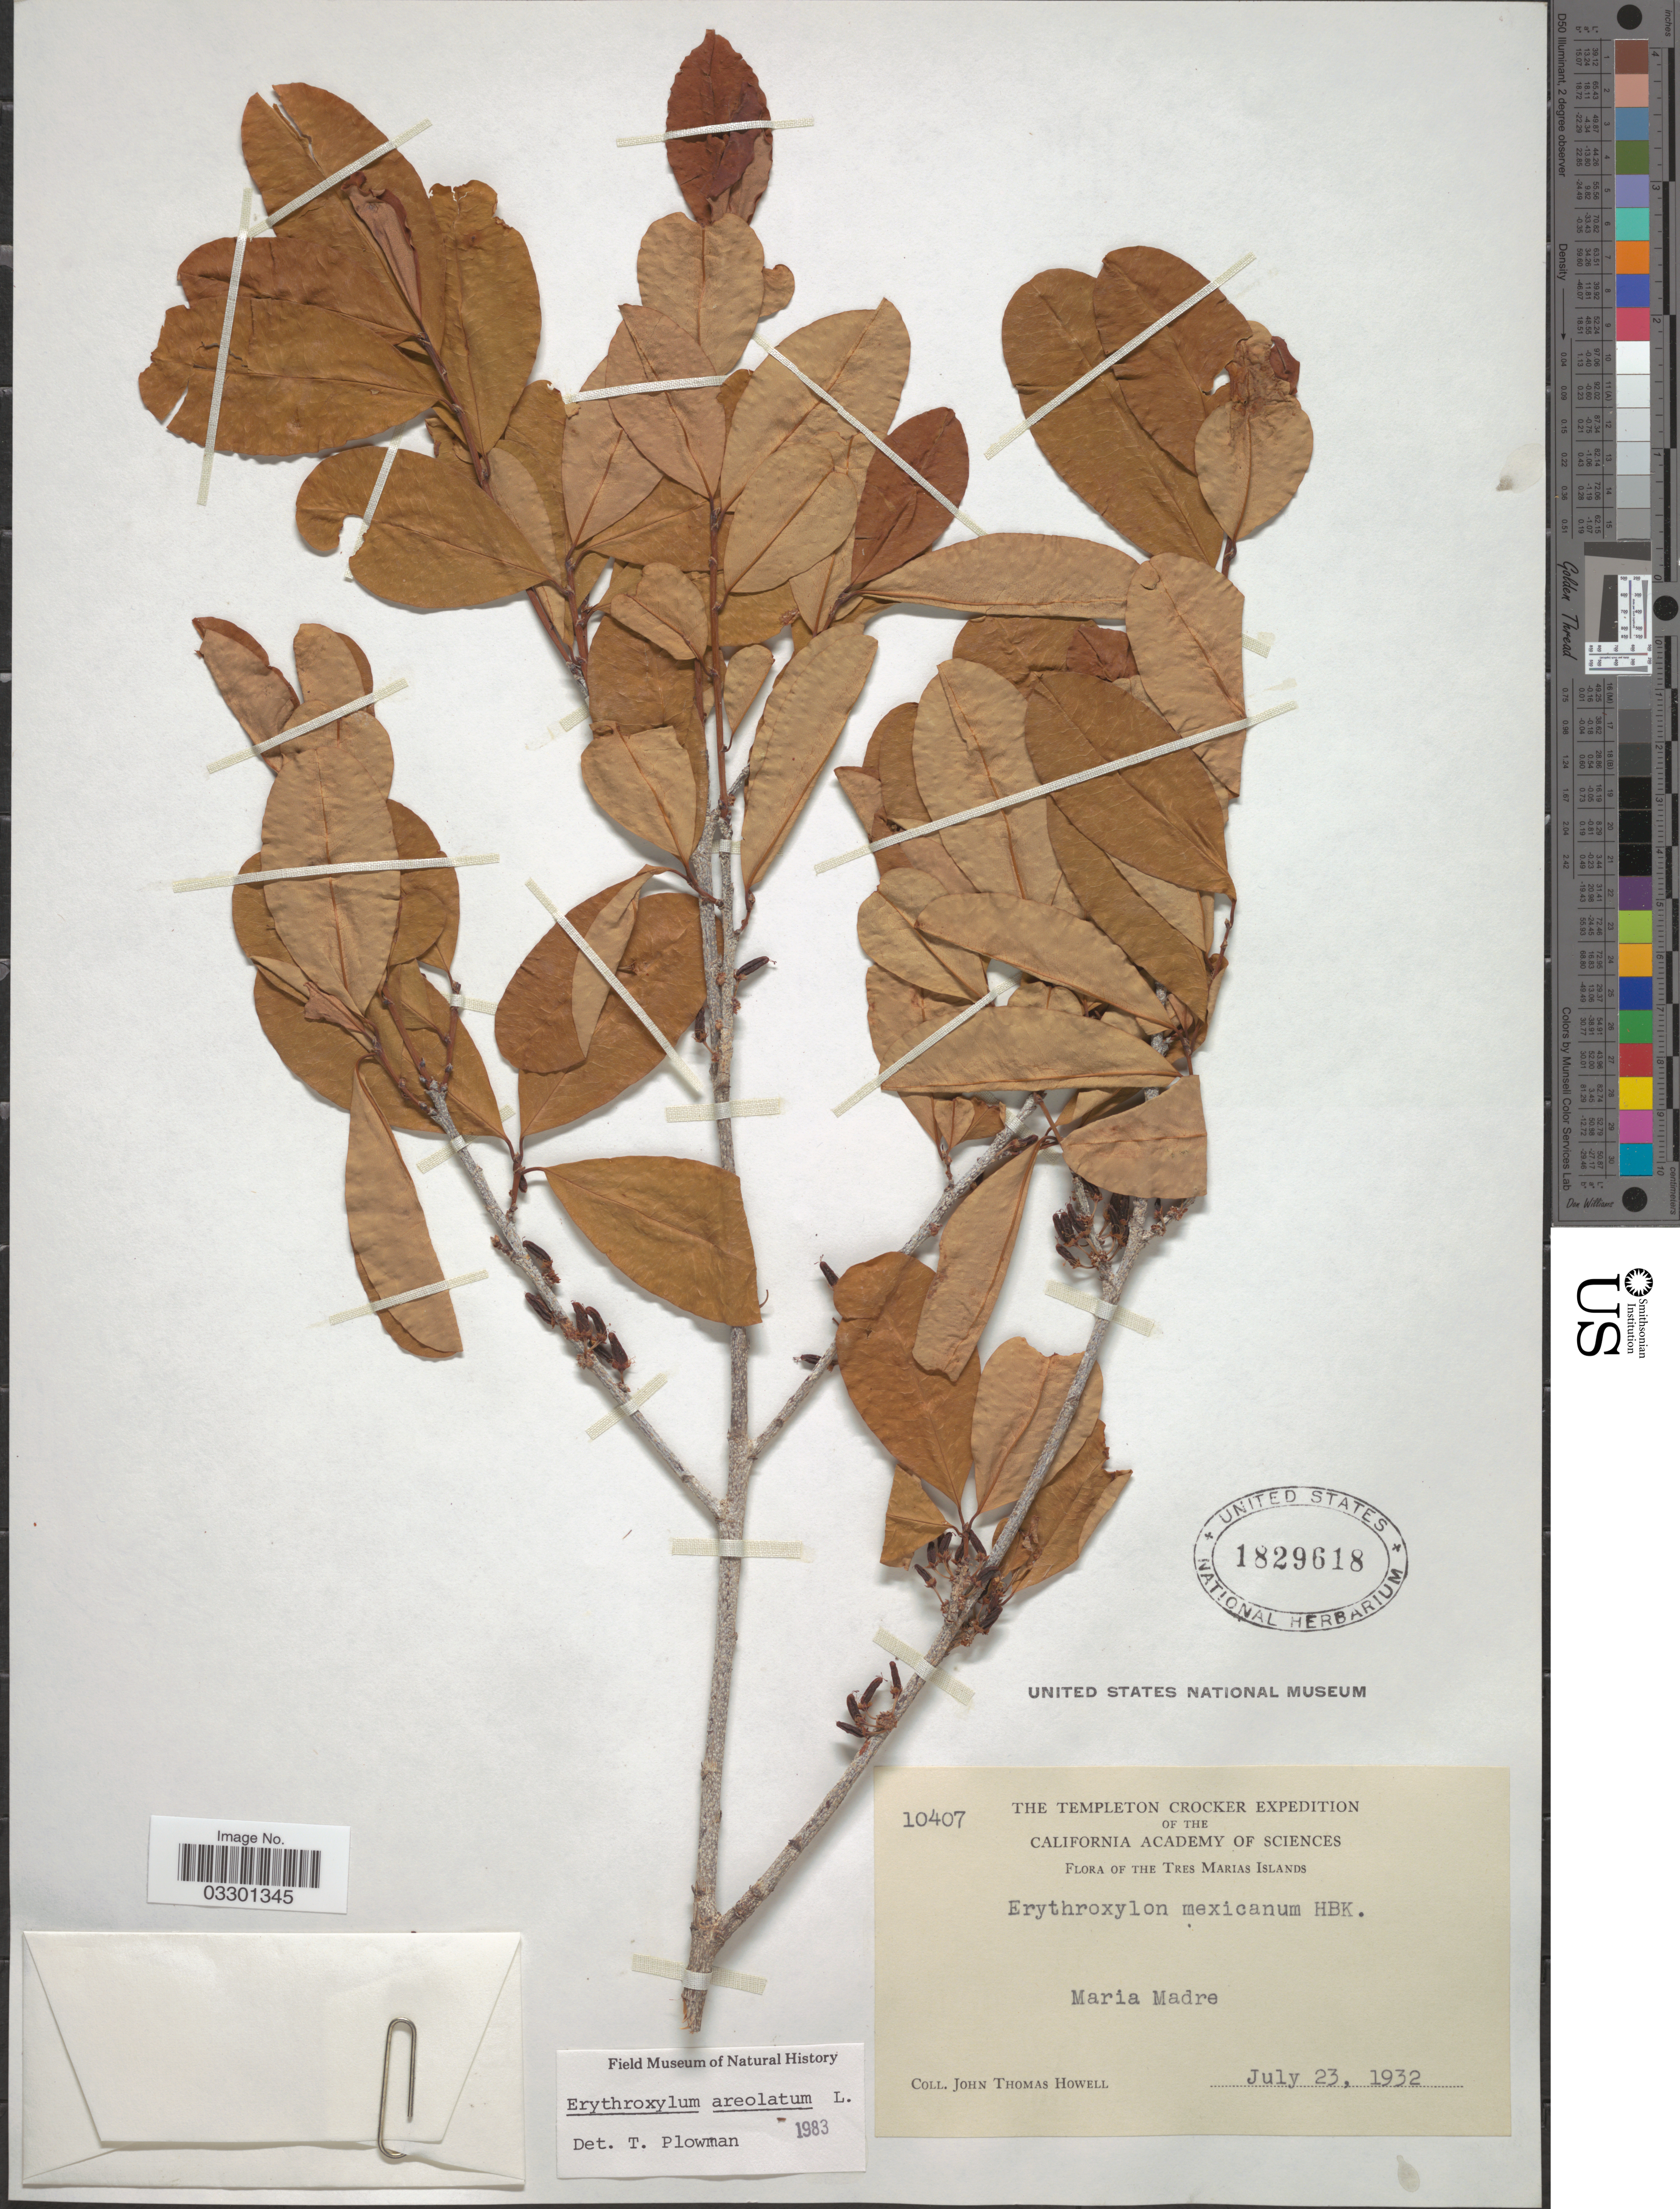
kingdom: Plantae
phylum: Tracheophyta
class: Magnoliopsida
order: Malpighiales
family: Erythroxylaceae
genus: Erythroxylum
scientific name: Erythroxylum areolatum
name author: L.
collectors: J. T. Howell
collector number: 10407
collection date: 1932-07-23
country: Mexico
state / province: Nayarit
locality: Tres Marias Islands. Maria Madre.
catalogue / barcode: US 1829618